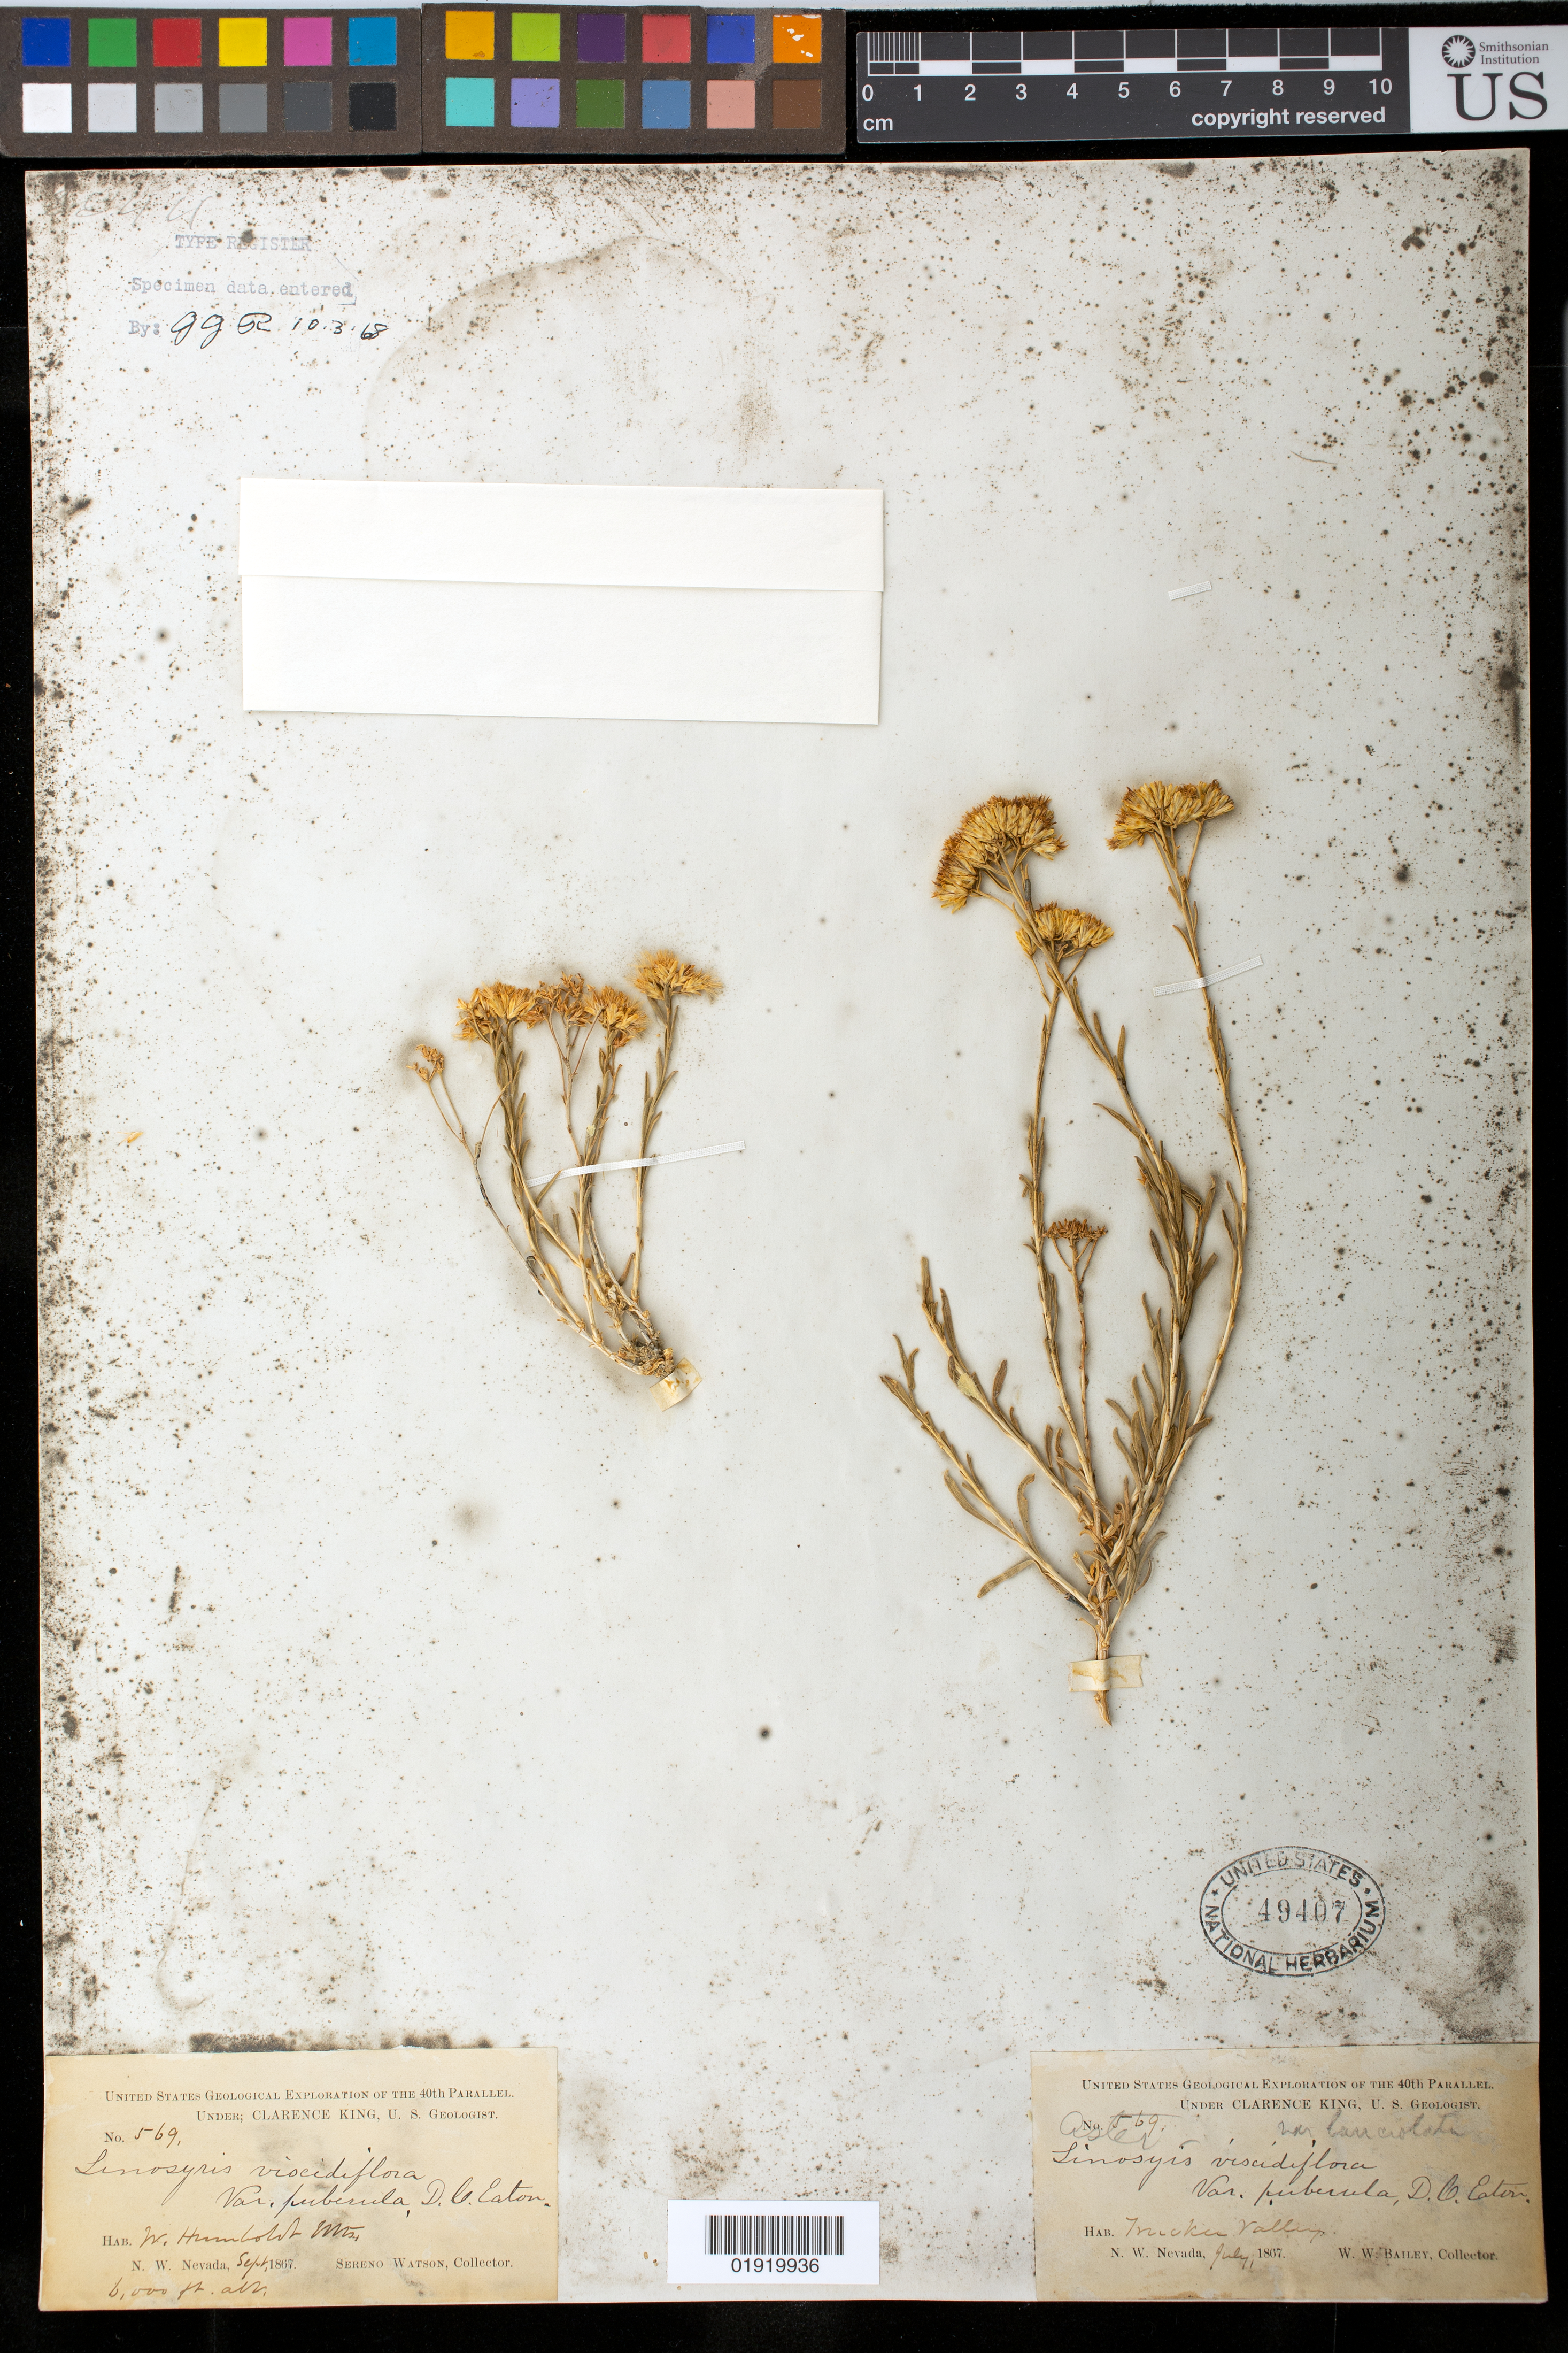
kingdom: Plantae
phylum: Tracheophyta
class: Magnoliopsida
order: Asterales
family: Asteraceae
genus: Linosyris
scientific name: Linosyris viscidiflora var. puberula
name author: D.C. Eaton in C. King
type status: Syntype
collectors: S. Watson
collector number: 569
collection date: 1867-07,1867-09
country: United States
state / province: Nevada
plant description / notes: Sheet is mounted with 2 separately labeled elements, same collection number (569) but different collection dates (July 1867, Sept. 1867). Protologue, "California, and Western Nevada (Bloomer) to the Rocky Mountains. Near the Truckee and on the Hot Spring Mountains in Western Nevada, and in Bear River Cañon, Uintas; 4,500-8,000 feet elevation. (569)."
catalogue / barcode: US 49407